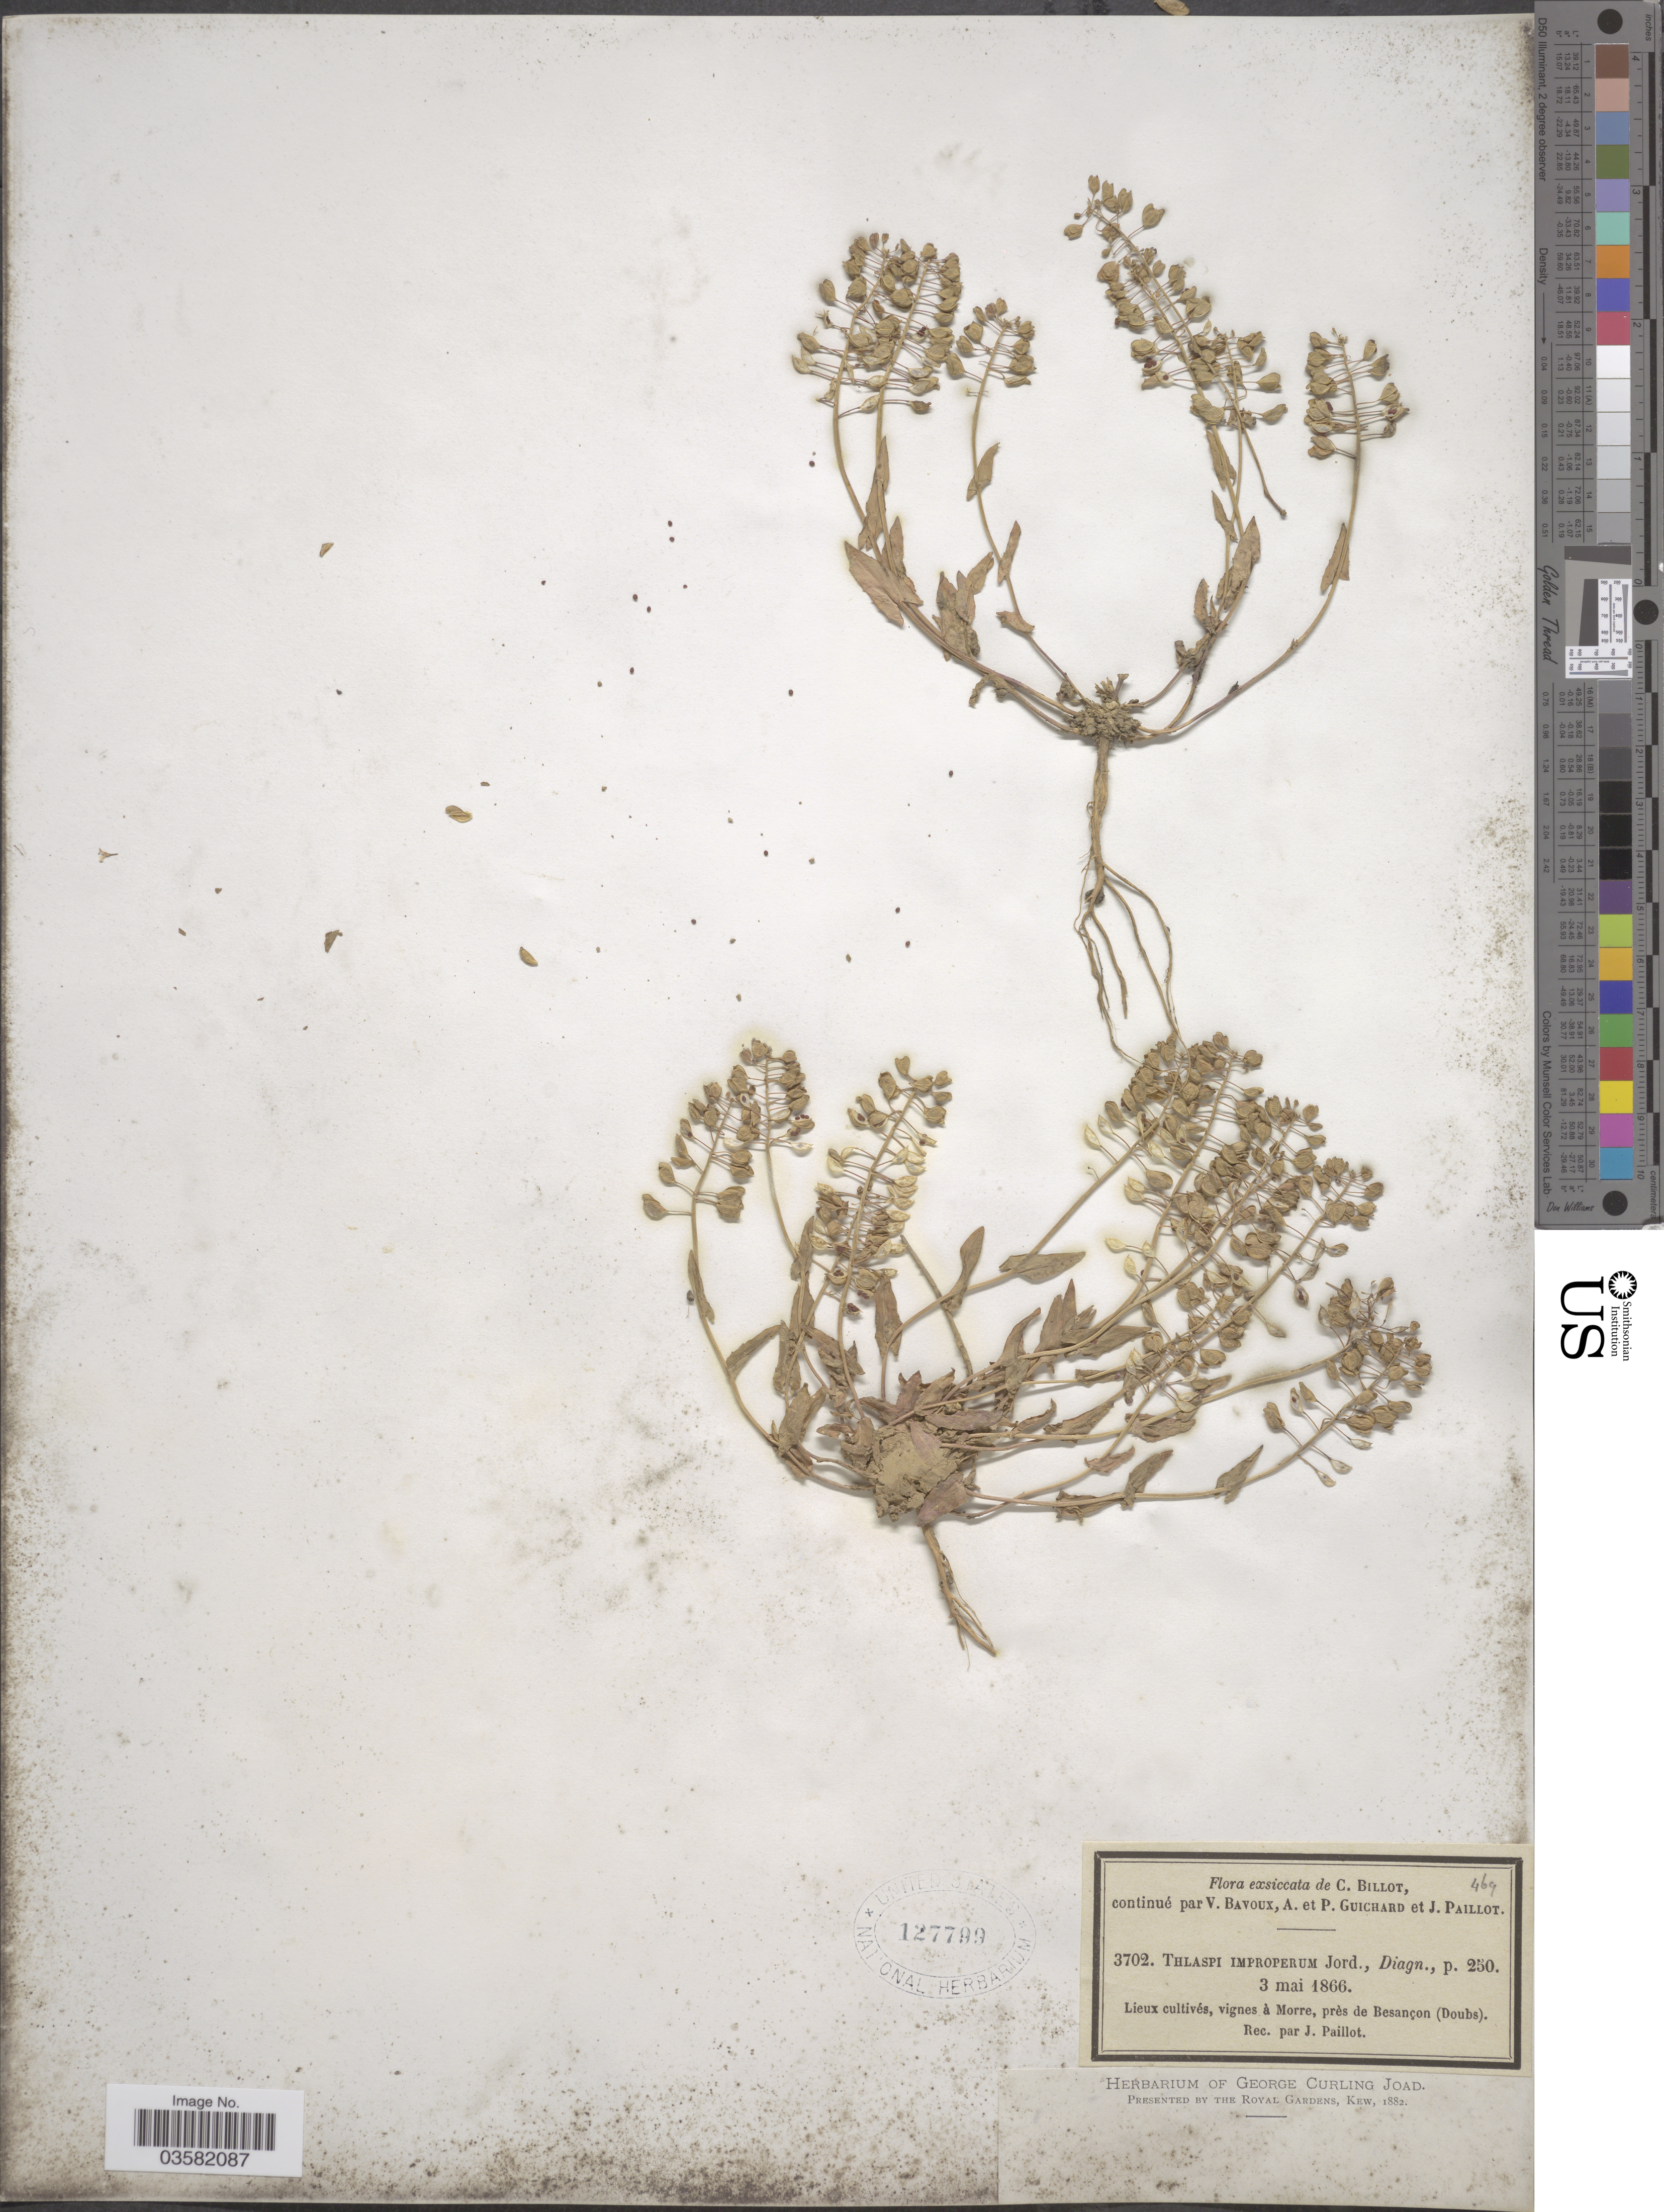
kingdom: Plantae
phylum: Tracheophyta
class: Magnoliopsida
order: Brassicales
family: Brassicaceae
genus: Thlaspi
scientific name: Thlaspi improperum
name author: Jord.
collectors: J. Paillot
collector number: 3702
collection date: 1866-05-03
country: France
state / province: Bourgogne-Franche-Comté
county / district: Doubs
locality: Vignes à Morre, près de Besançon (Doubs).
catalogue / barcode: US 127799